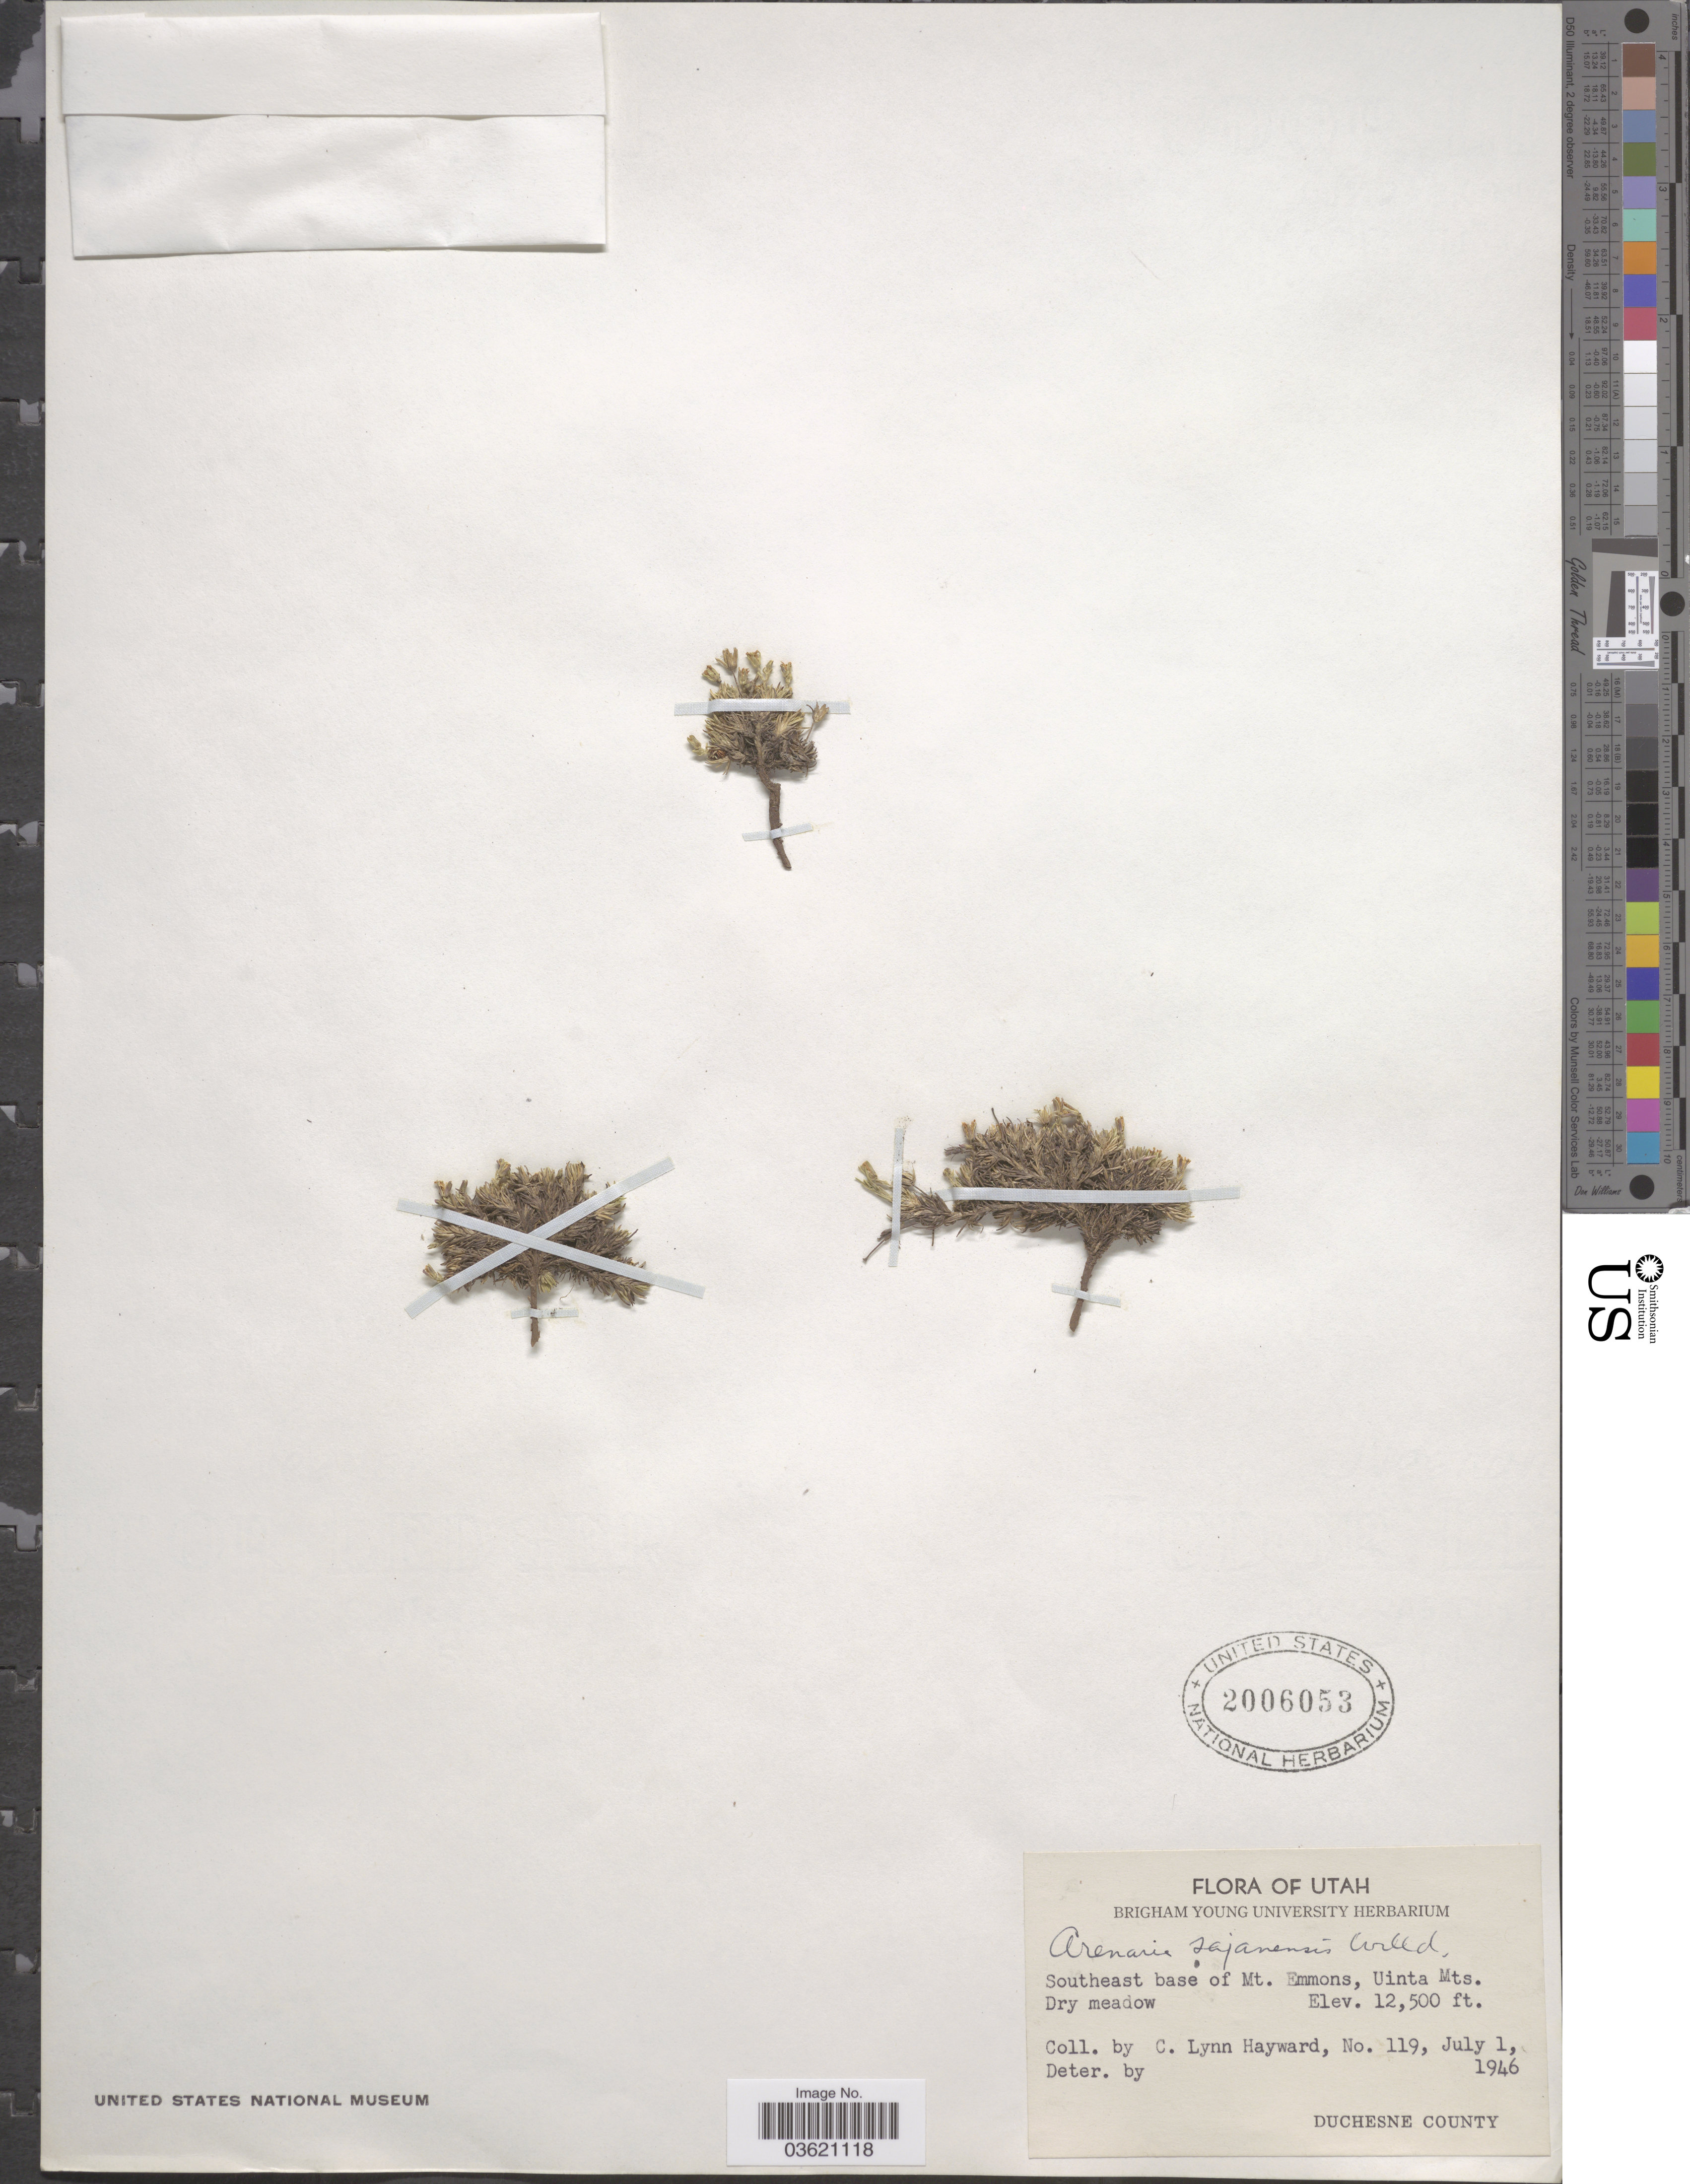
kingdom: Plantae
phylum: Tracheophyta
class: Magnoliopsida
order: Caryophyllales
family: Caryophyllaceae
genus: Cherleria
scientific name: Cherleria biflora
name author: (L.) A.J. Moore & Dillenb.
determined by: Moore, A. J.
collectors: C. Hayward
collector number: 119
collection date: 1946-07-01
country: United States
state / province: Utah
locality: Southeast base of Mt. Emmons, Uinta Mts.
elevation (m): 3810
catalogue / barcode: US 2006053